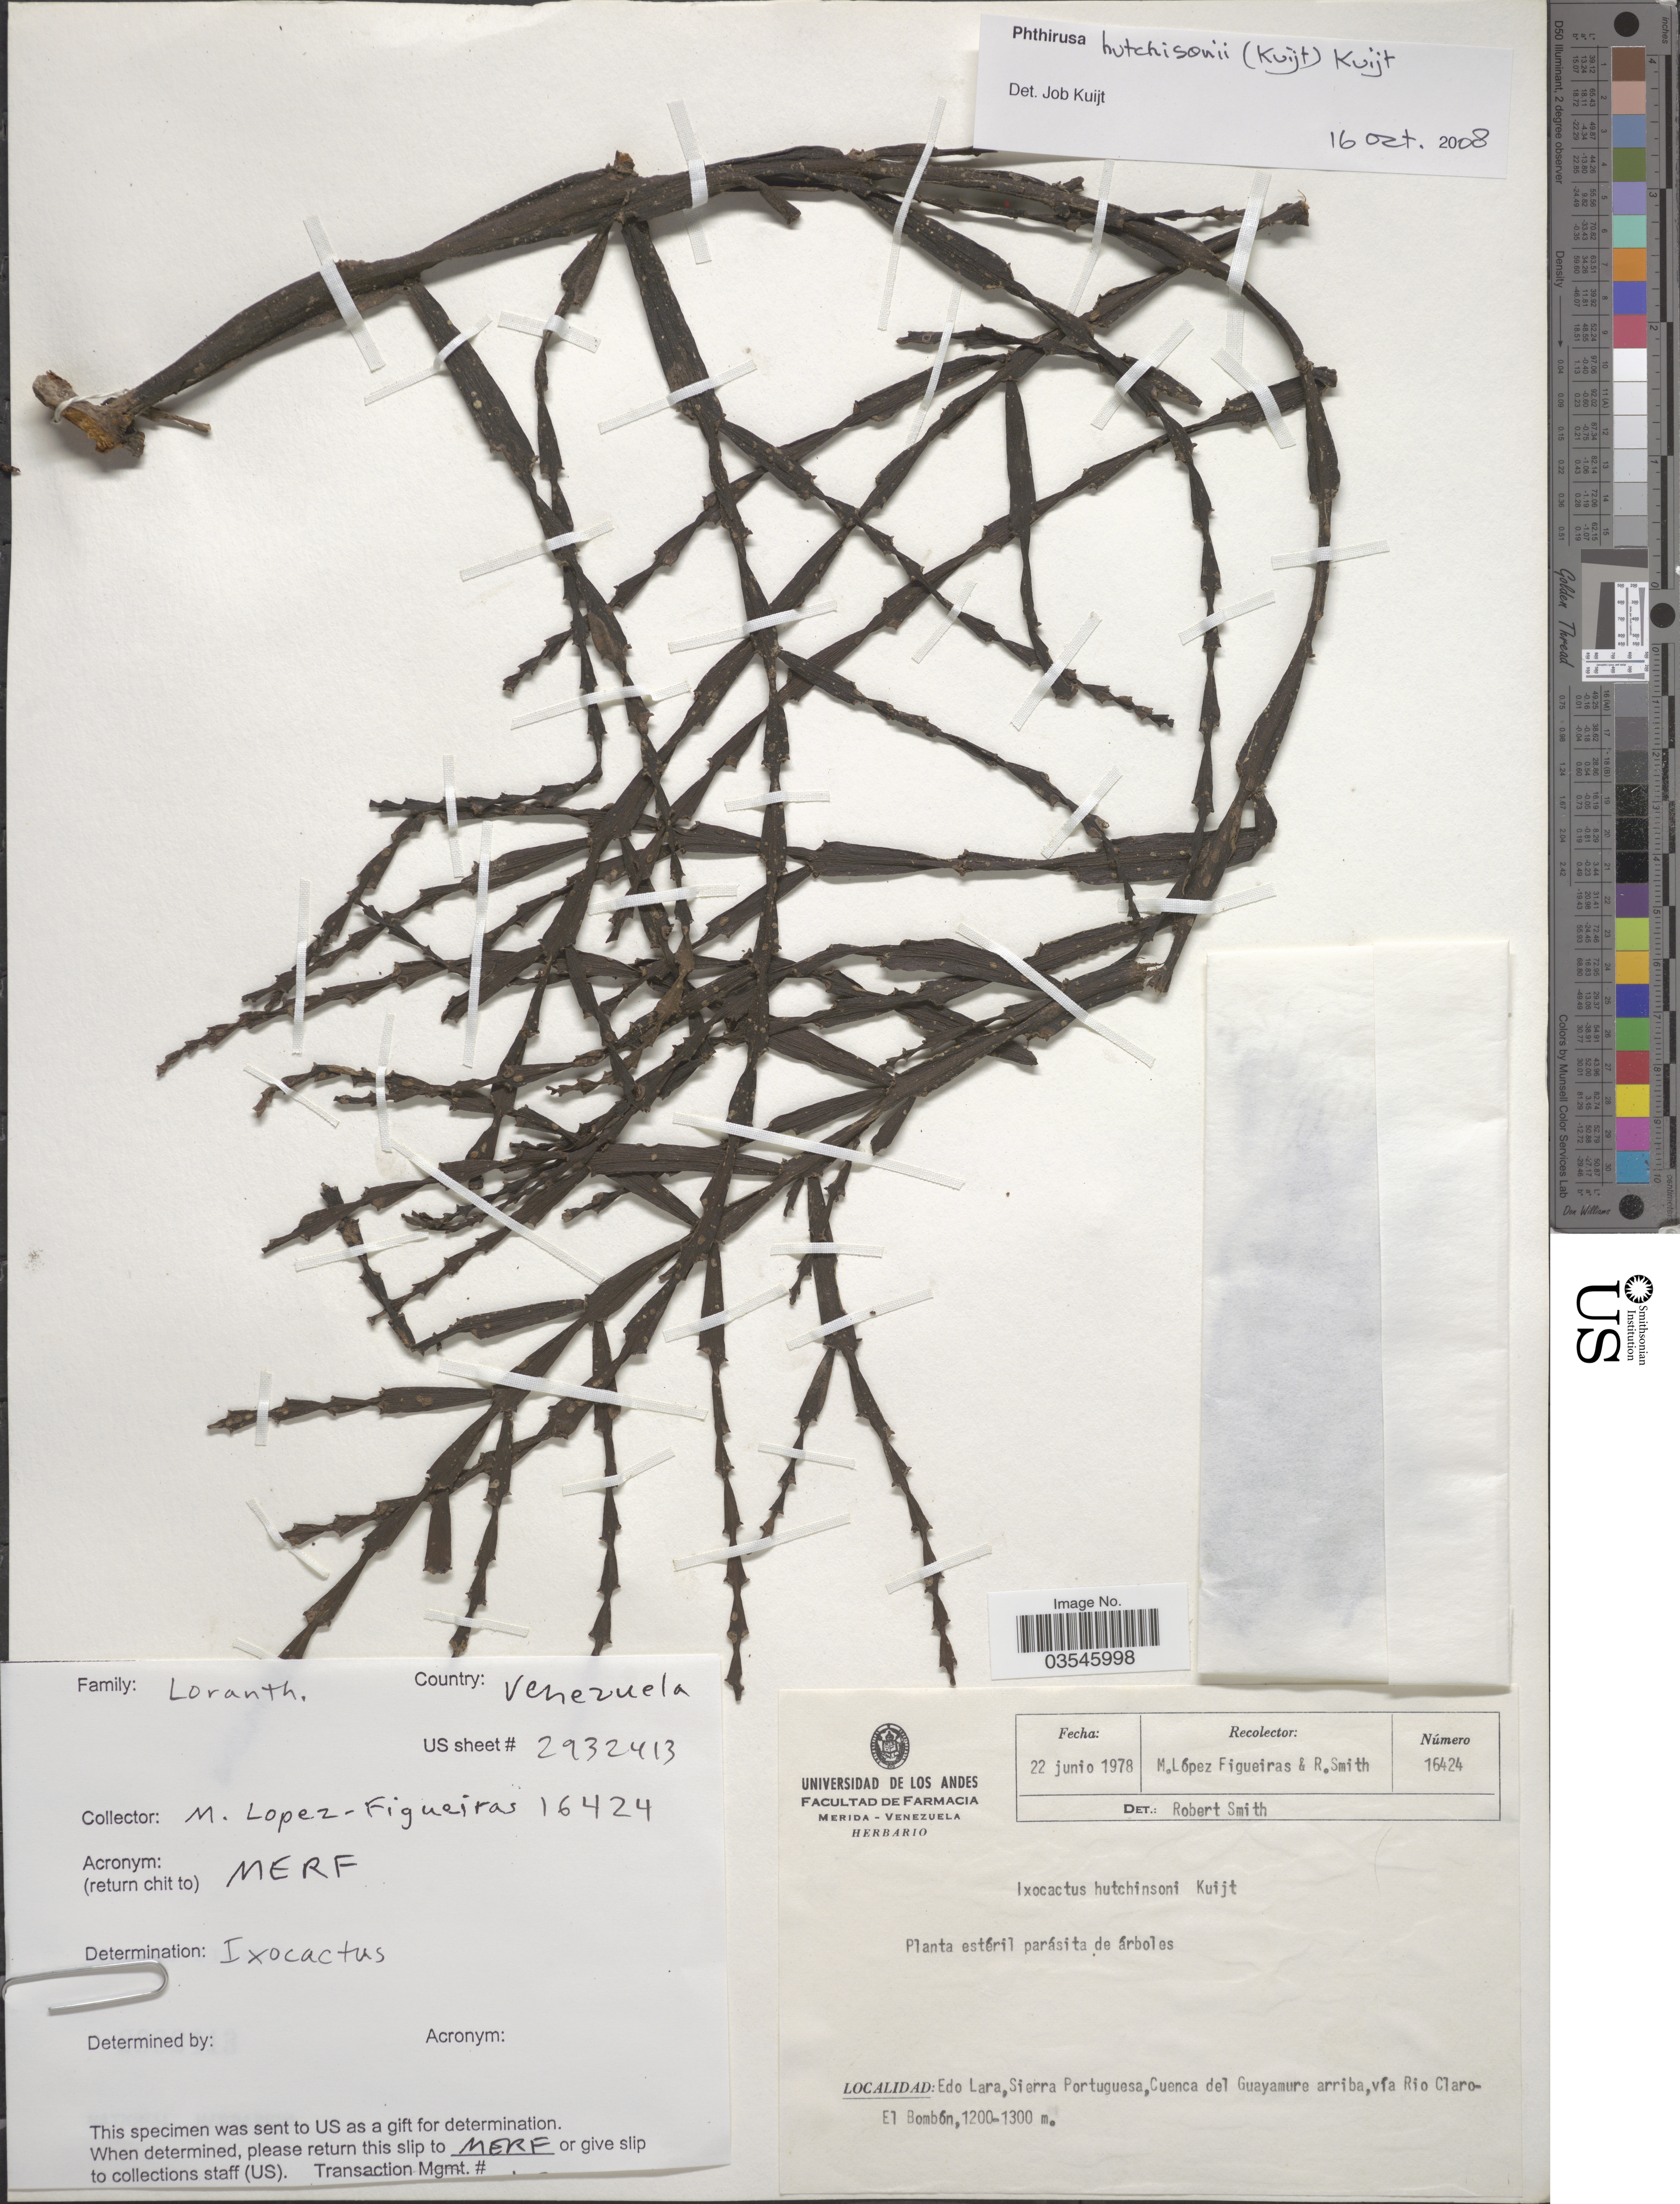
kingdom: Plantae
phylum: Tracheophyta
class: Magnoliopsida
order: Santalales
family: Loranthaceae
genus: Phthirusa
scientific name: Phthirusa hutchisonii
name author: (Kuijt) Kuijt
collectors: M. López Figueiras & R. Smith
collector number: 16424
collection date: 1978-06-22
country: Venezuela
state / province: Lara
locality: Sierra Portuguesa, Cuenca del Guayamure arriba, vía Rio Claro-El Bombón.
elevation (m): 1200